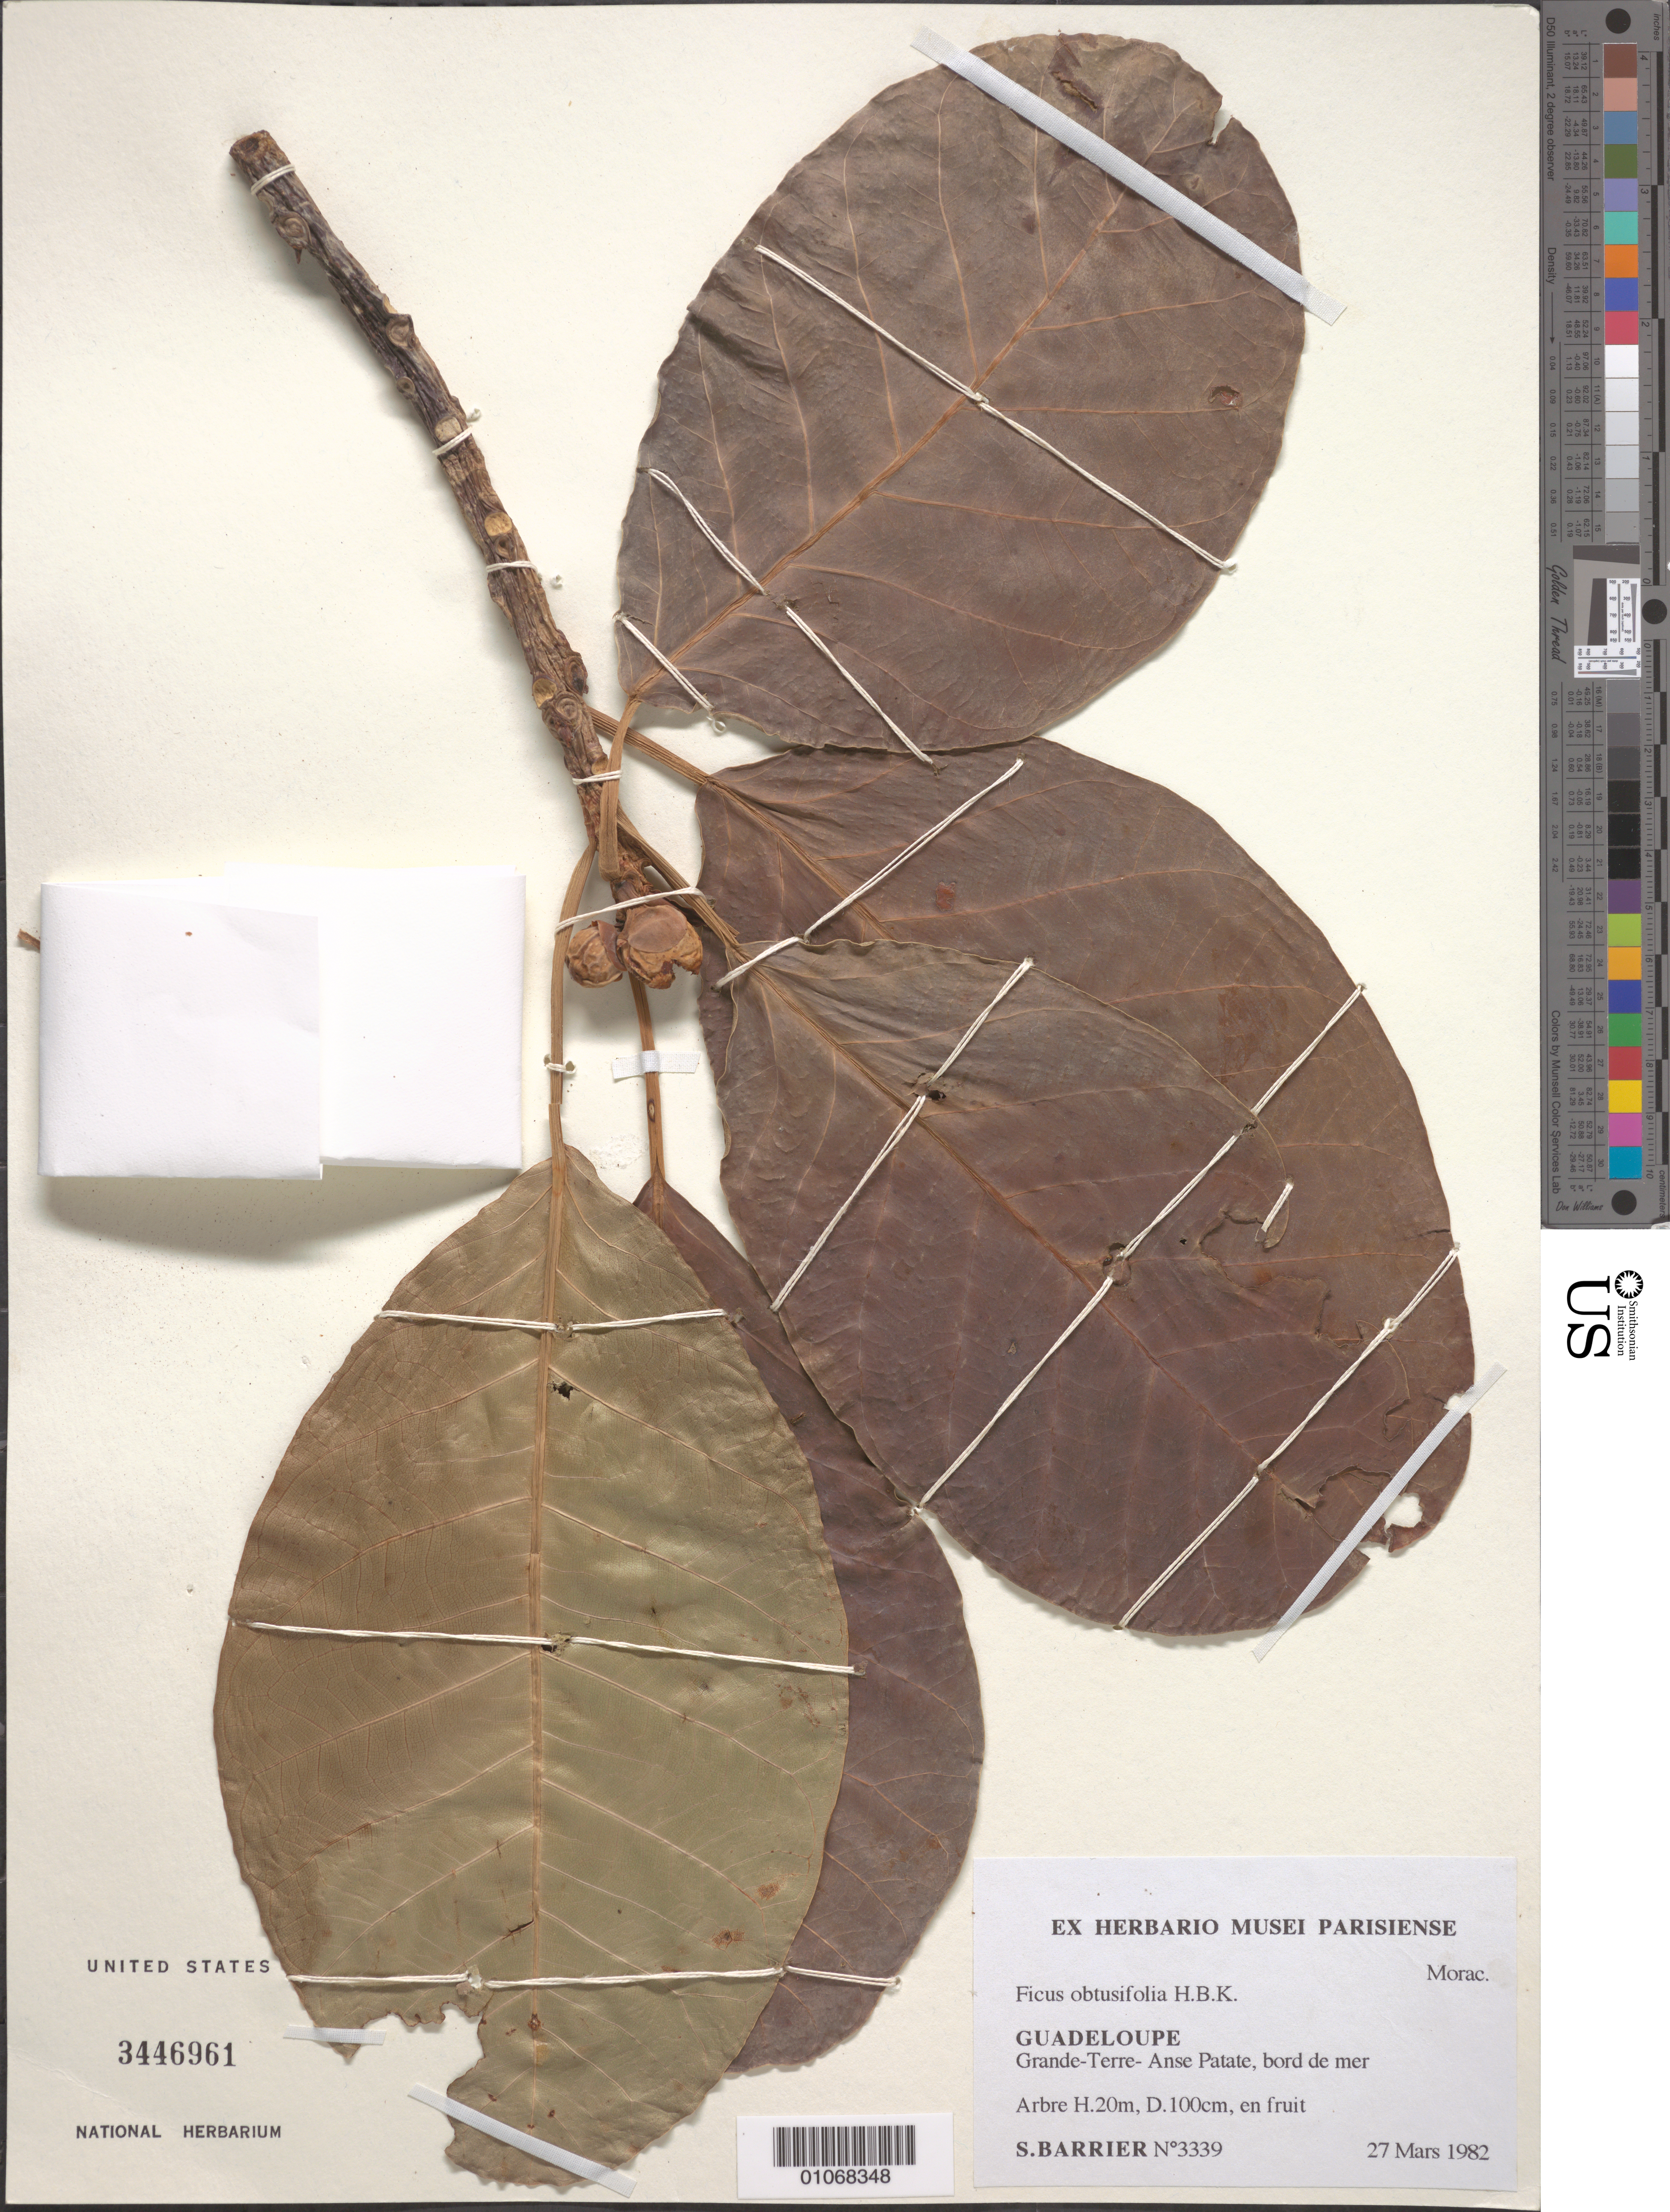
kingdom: Plantae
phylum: Tracheophyta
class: Magnoliopsida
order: Rosales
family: Moraceae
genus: Ficus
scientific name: Ficus obtusifolia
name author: Kunth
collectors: S. Barrier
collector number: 3339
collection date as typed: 27 Mar 1982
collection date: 1982-03-27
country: Guadeloupe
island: Grande Terre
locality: Anse Patate,bord de mer.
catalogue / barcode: US 3446961